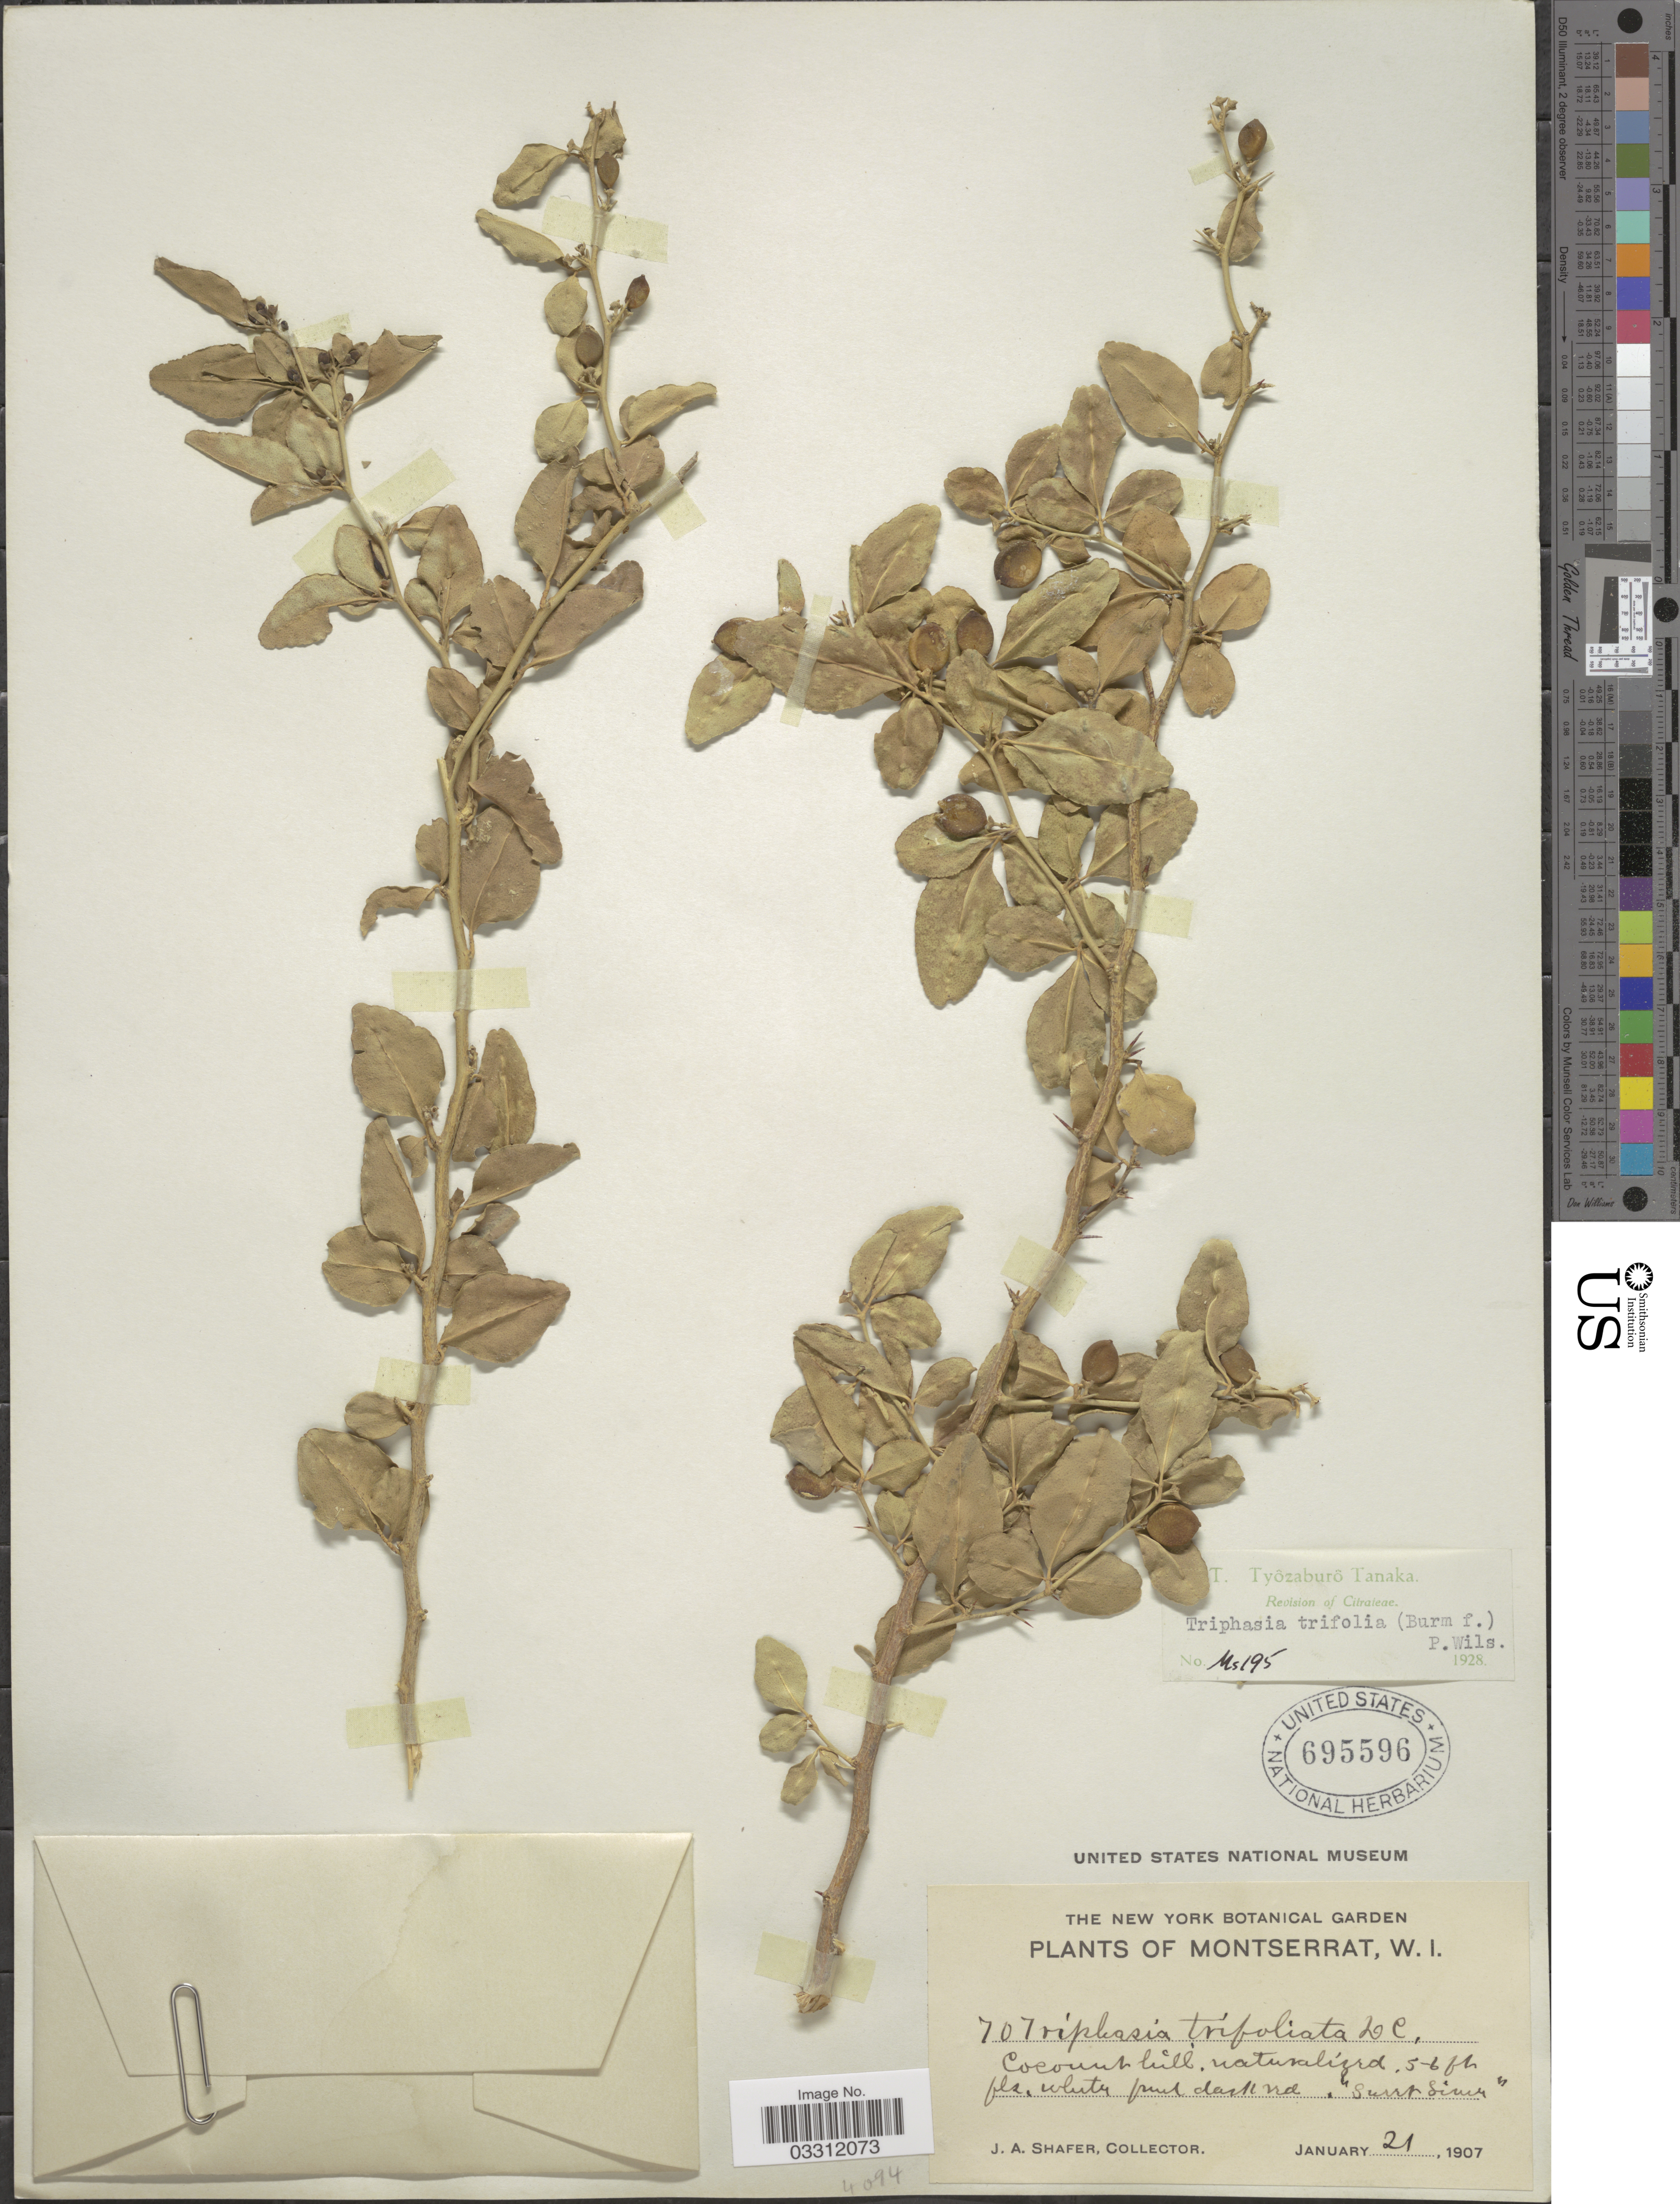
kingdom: Plantae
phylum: Tracheophyta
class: Magnoliopsida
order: Sapindales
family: Rutaceae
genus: Triphasia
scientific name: Triphasia trifoliata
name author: DC.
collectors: J. A. Shafer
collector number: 707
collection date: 1907-01-21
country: Montserrat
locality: Coconut hill.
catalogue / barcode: US 695596